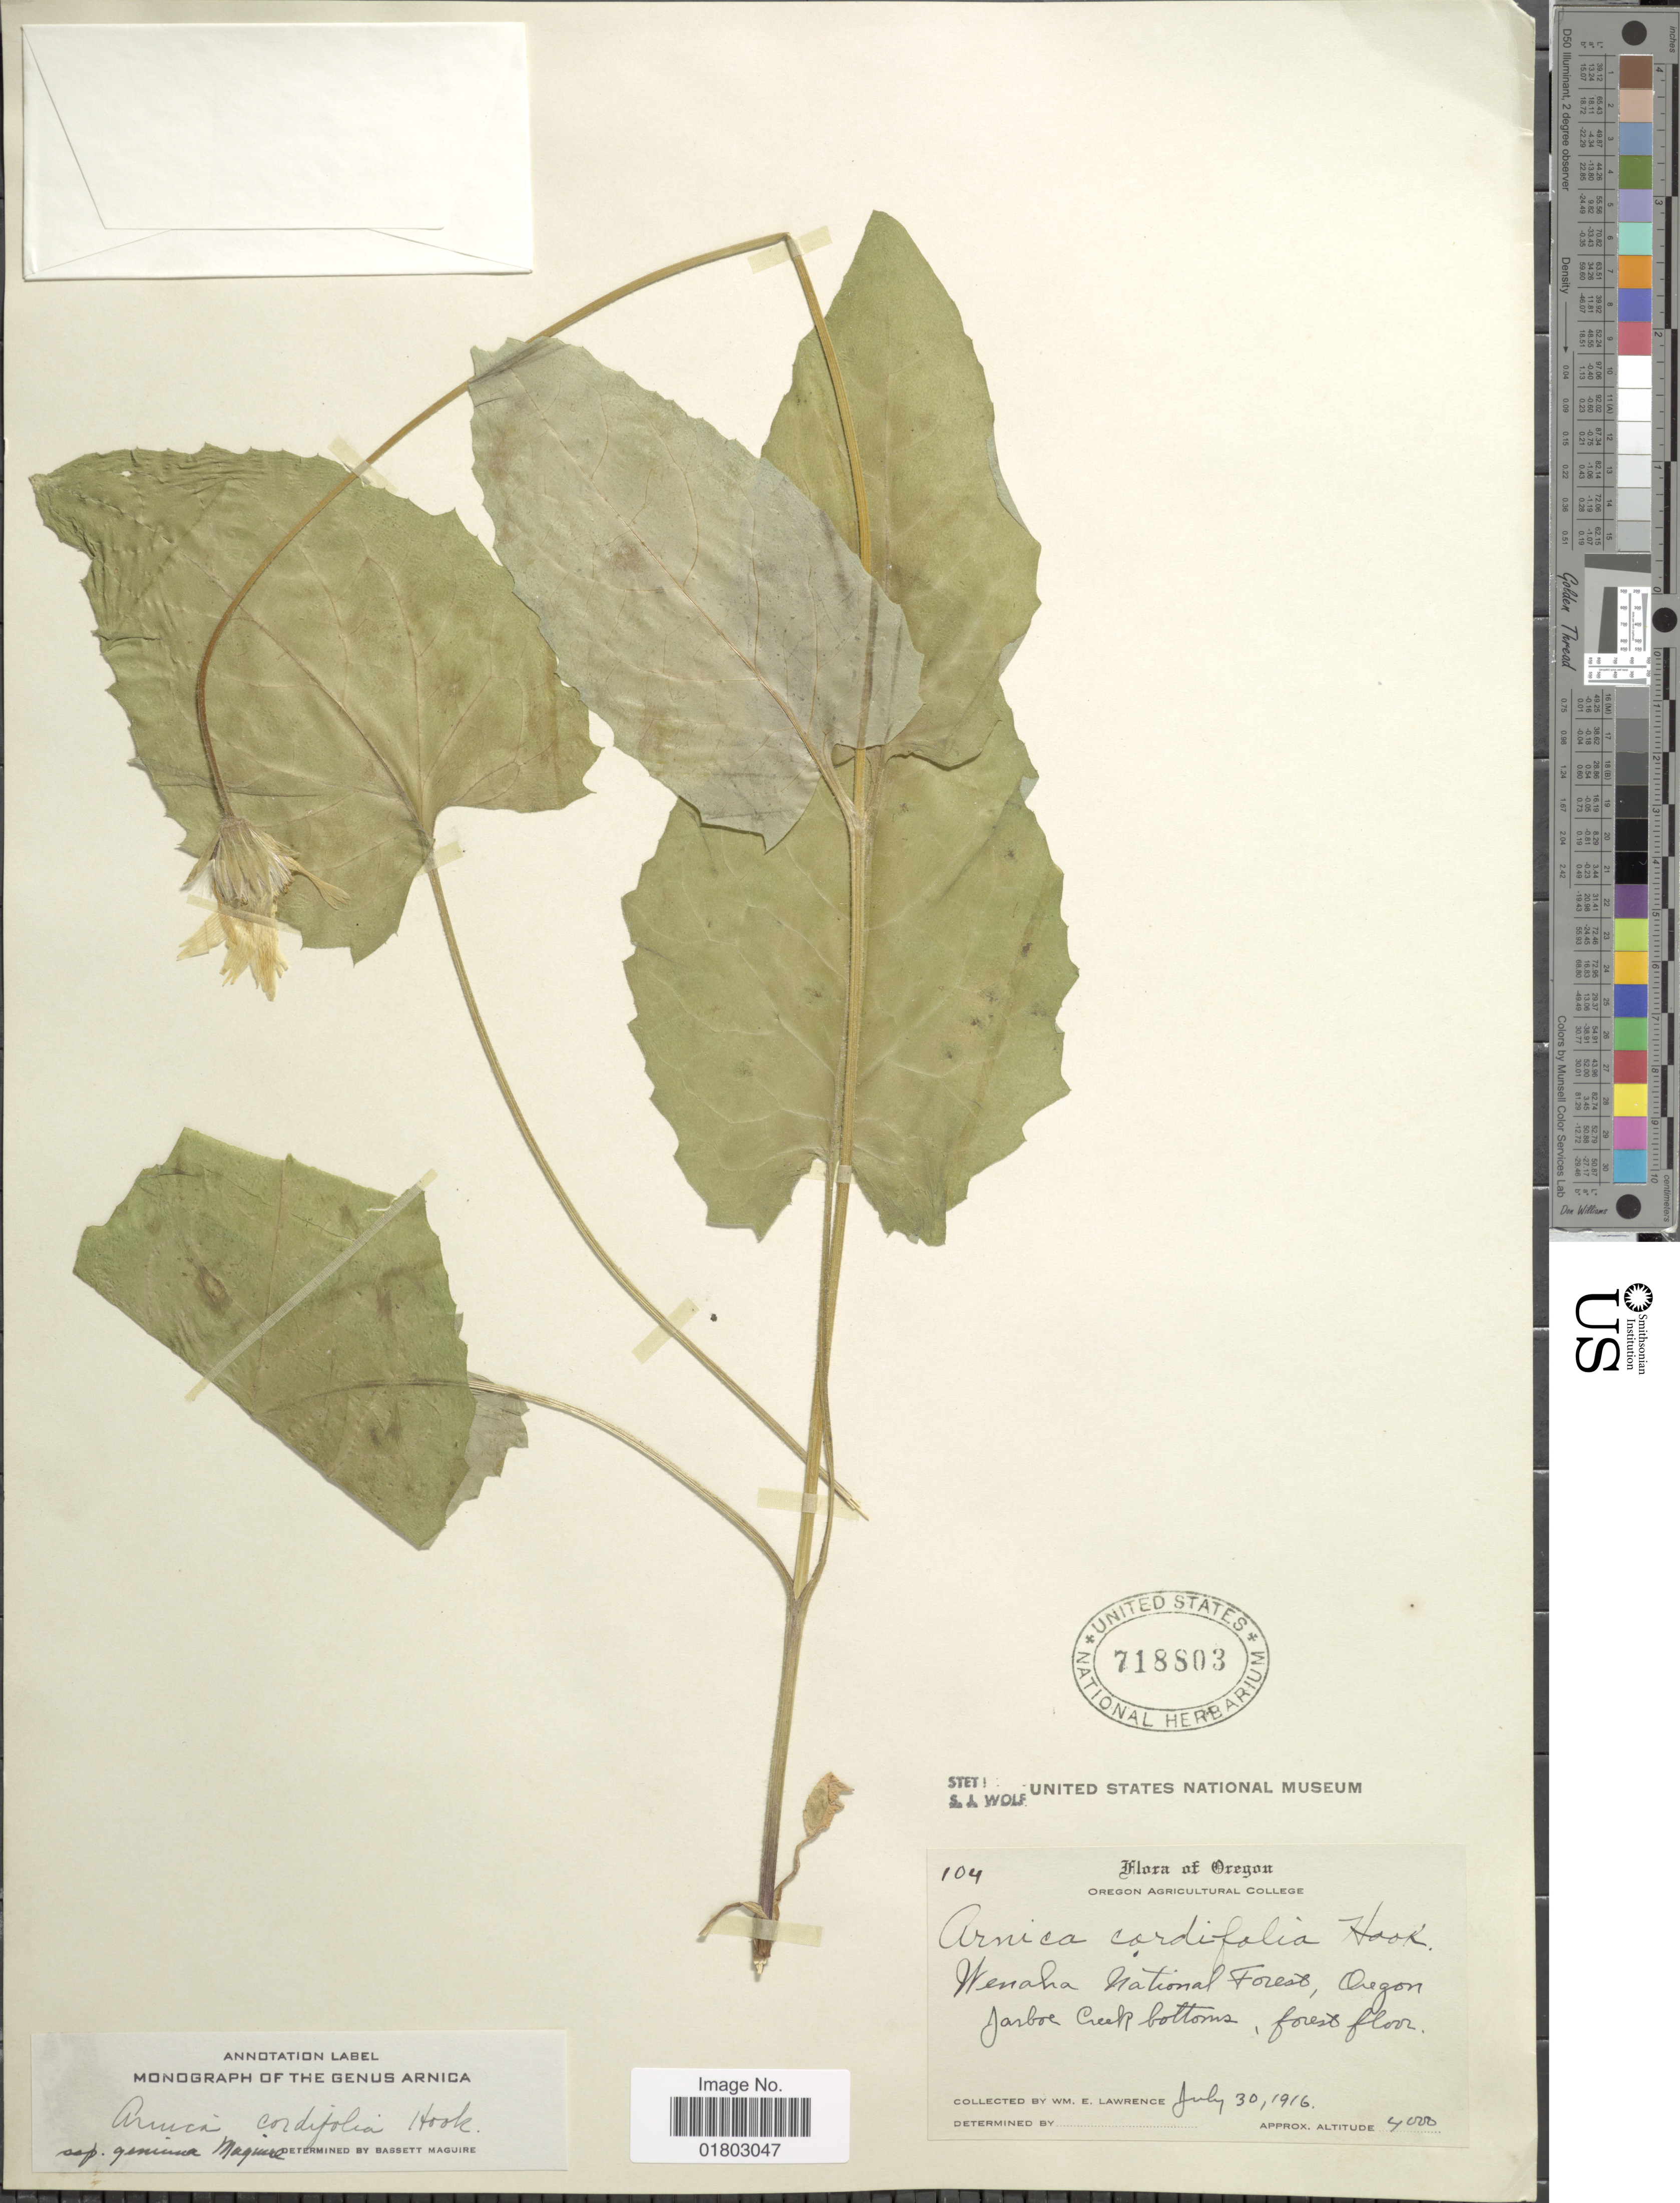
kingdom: Plantae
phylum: Tracheophyta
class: Magnoliopsida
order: Asterales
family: Asteraceae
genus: Arnica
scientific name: Arnica cordifolia subsp. genuina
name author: Maguire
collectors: W. Lawrence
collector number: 104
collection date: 1916-07-30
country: United States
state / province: Oregon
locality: Wenaha National Forest, Oregon, Jarboe Creek bottoms, forest floor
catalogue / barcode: US 718803